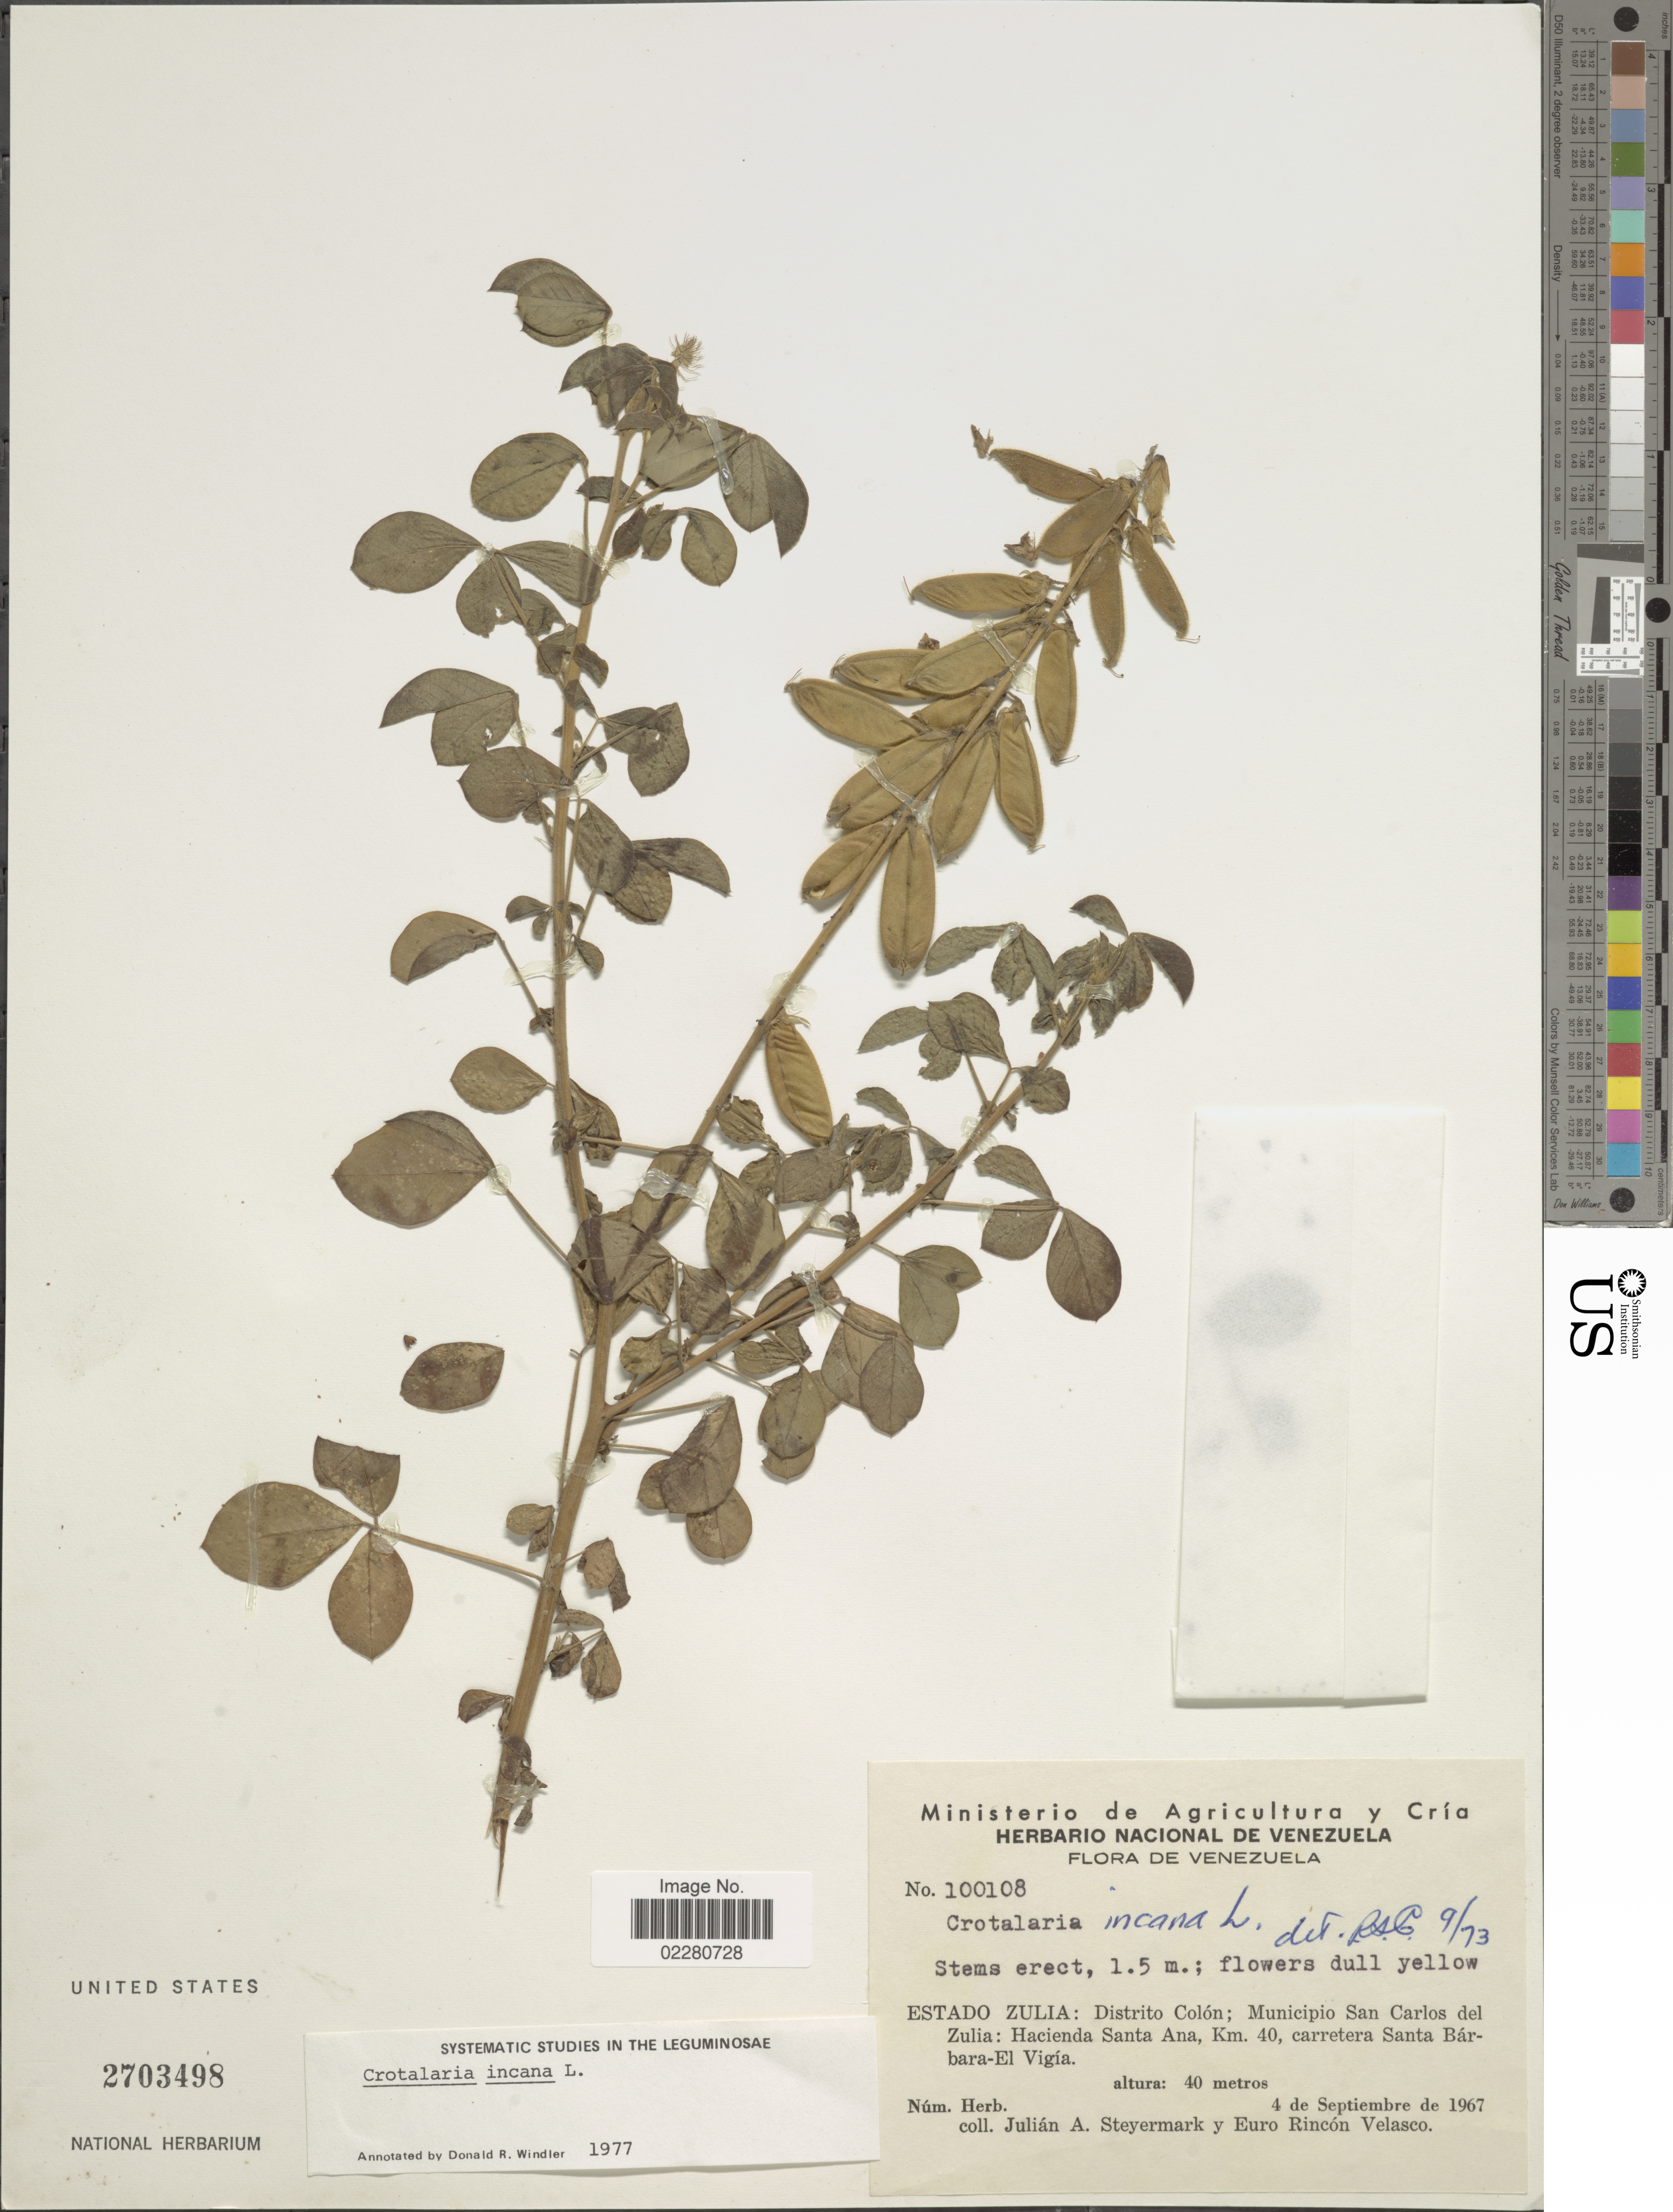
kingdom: Plantae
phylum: Tracheophyta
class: Magnoliopsida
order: Fabales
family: Fabaceae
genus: Crotalaria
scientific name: Crotalaria incana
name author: L.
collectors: J. Steyermark & E. Velasco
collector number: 100108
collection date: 1967-09-04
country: Venezuela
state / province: Zulia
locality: Estado Zulia: Distrito Colón; Municipio San Carlos del Zulia: Hacienda Santa Ana, Km. 40, carretera Santa Bárbara-El Vigía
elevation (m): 40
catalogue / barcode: US 2703498